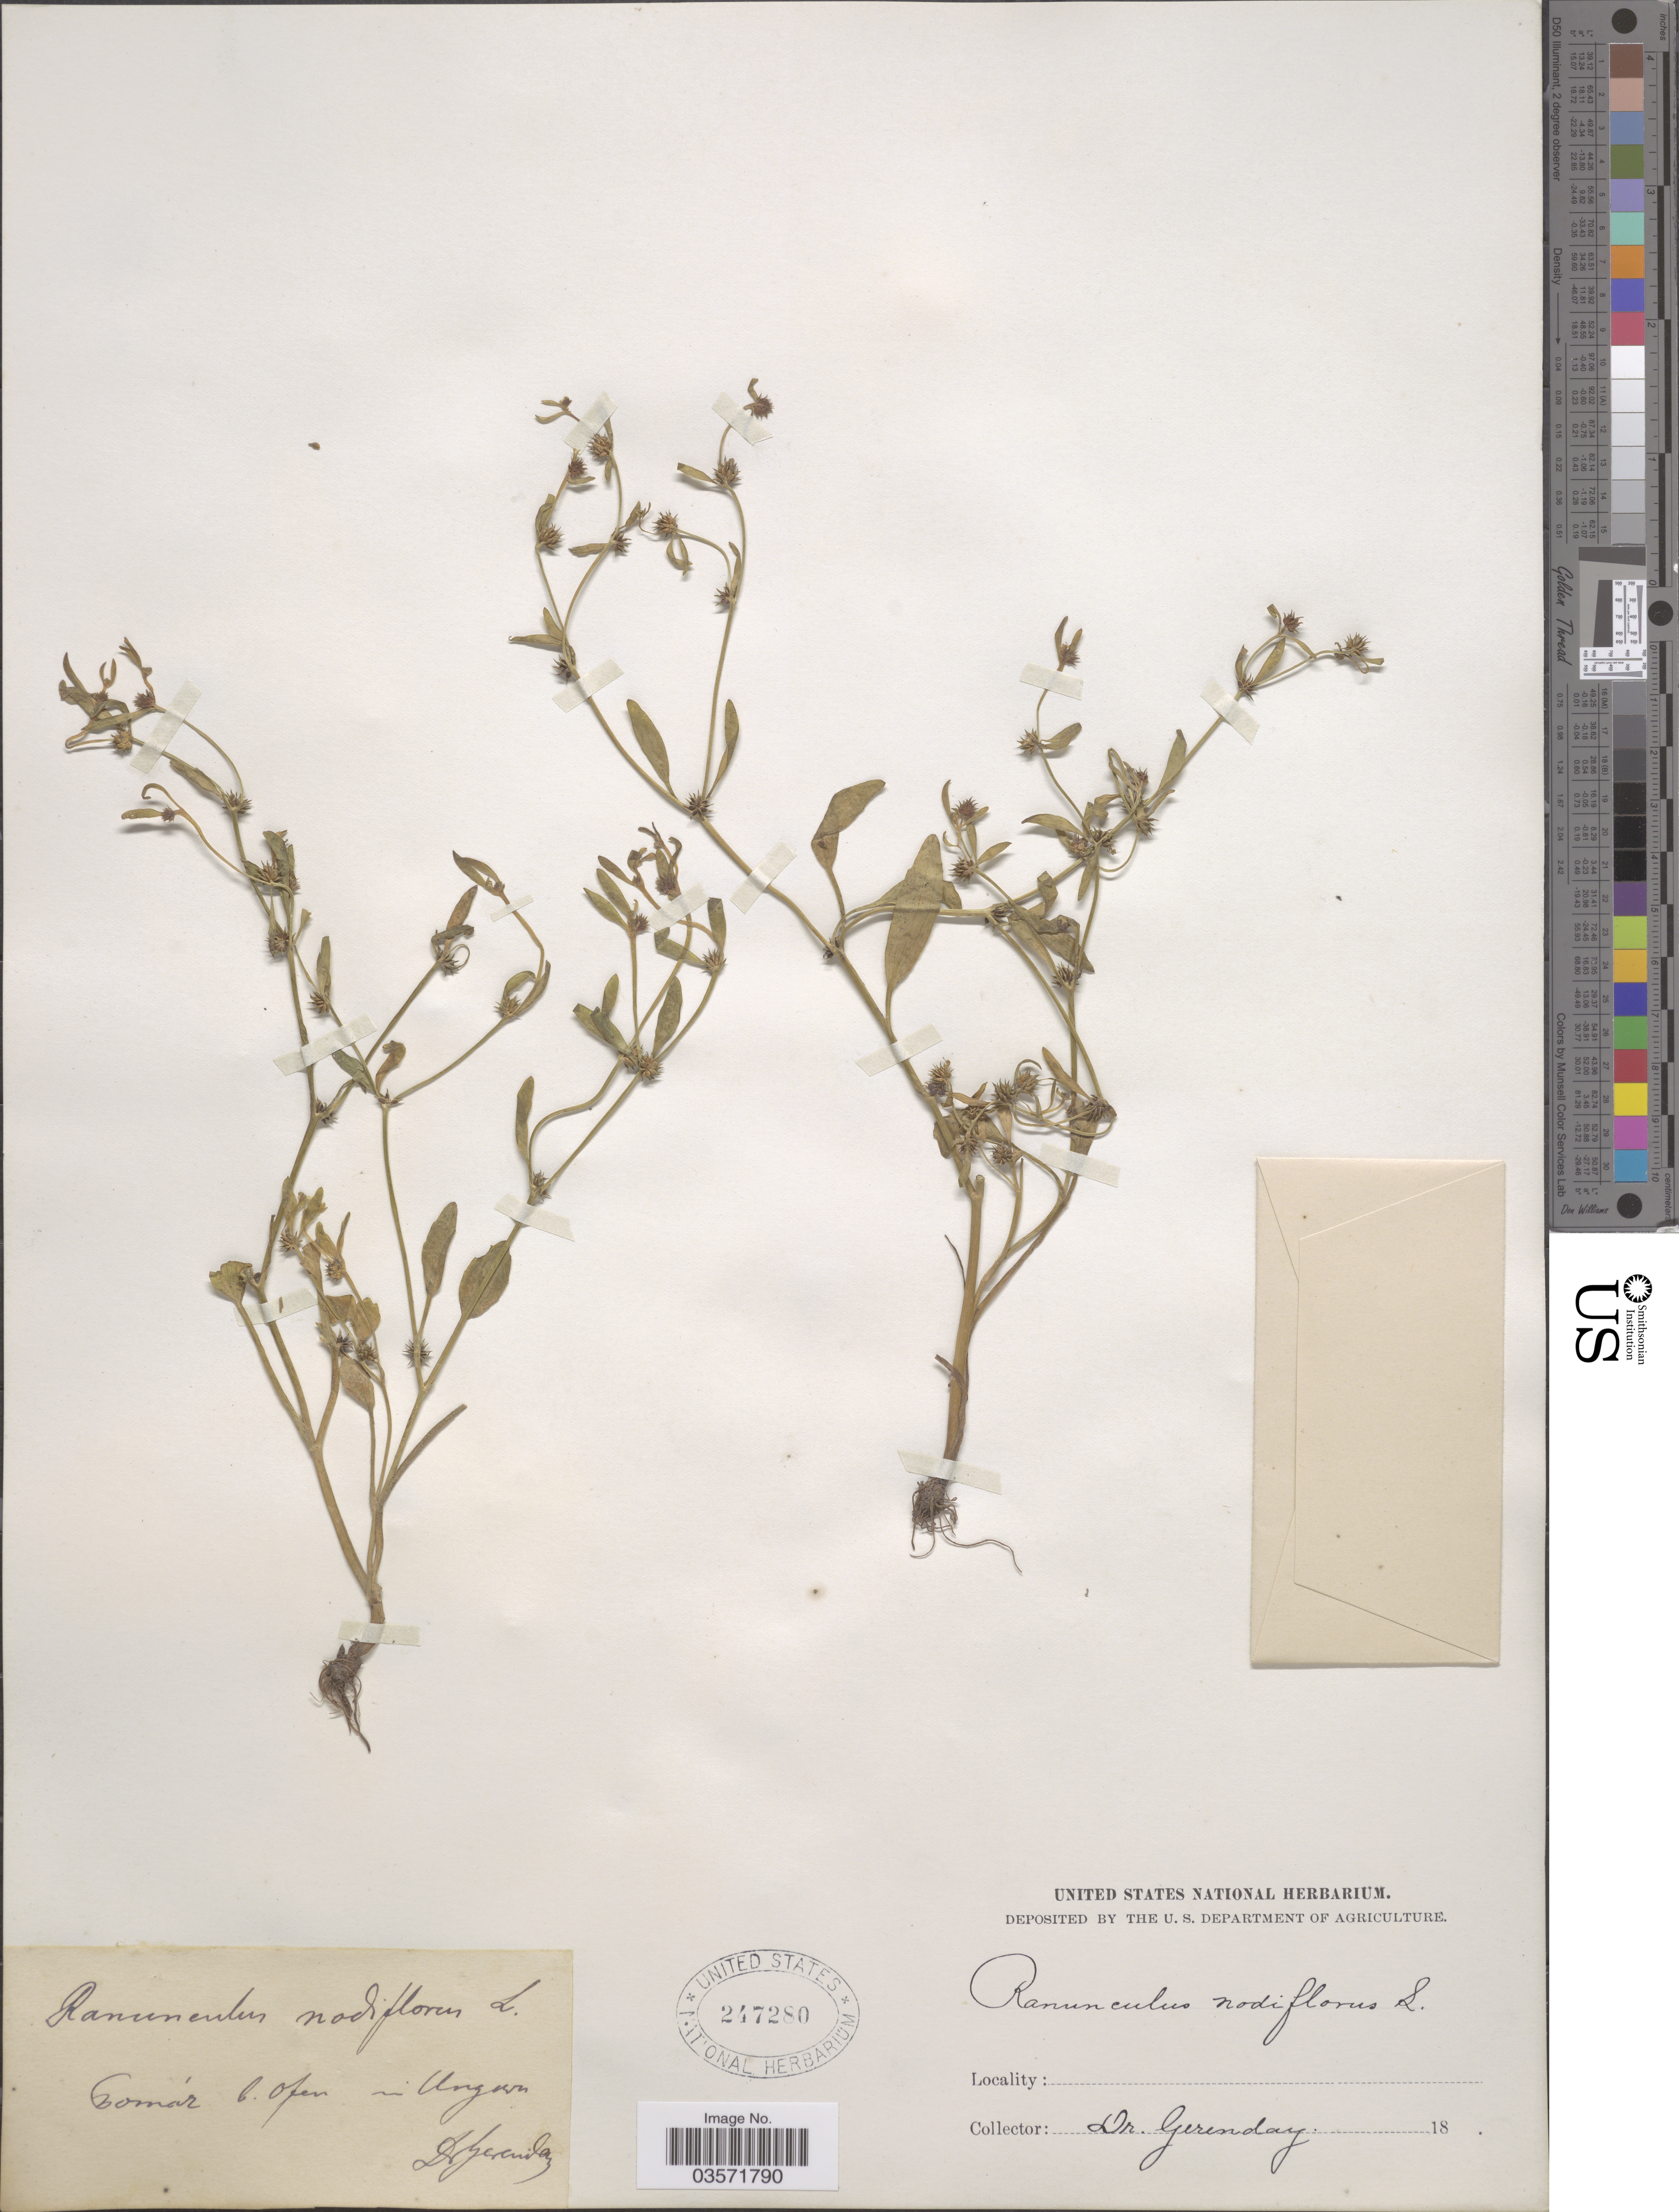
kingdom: Plantae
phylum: Tracheophyta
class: Magnoliopsida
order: Ranunculales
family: Ranunculaceae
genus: Ranunculus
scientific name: Ranunculus nodiflorus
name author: L.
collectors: Gerenday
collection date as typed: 18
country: Hungary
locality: Comár b. ofen in Ungarn.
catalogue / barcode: US 247280